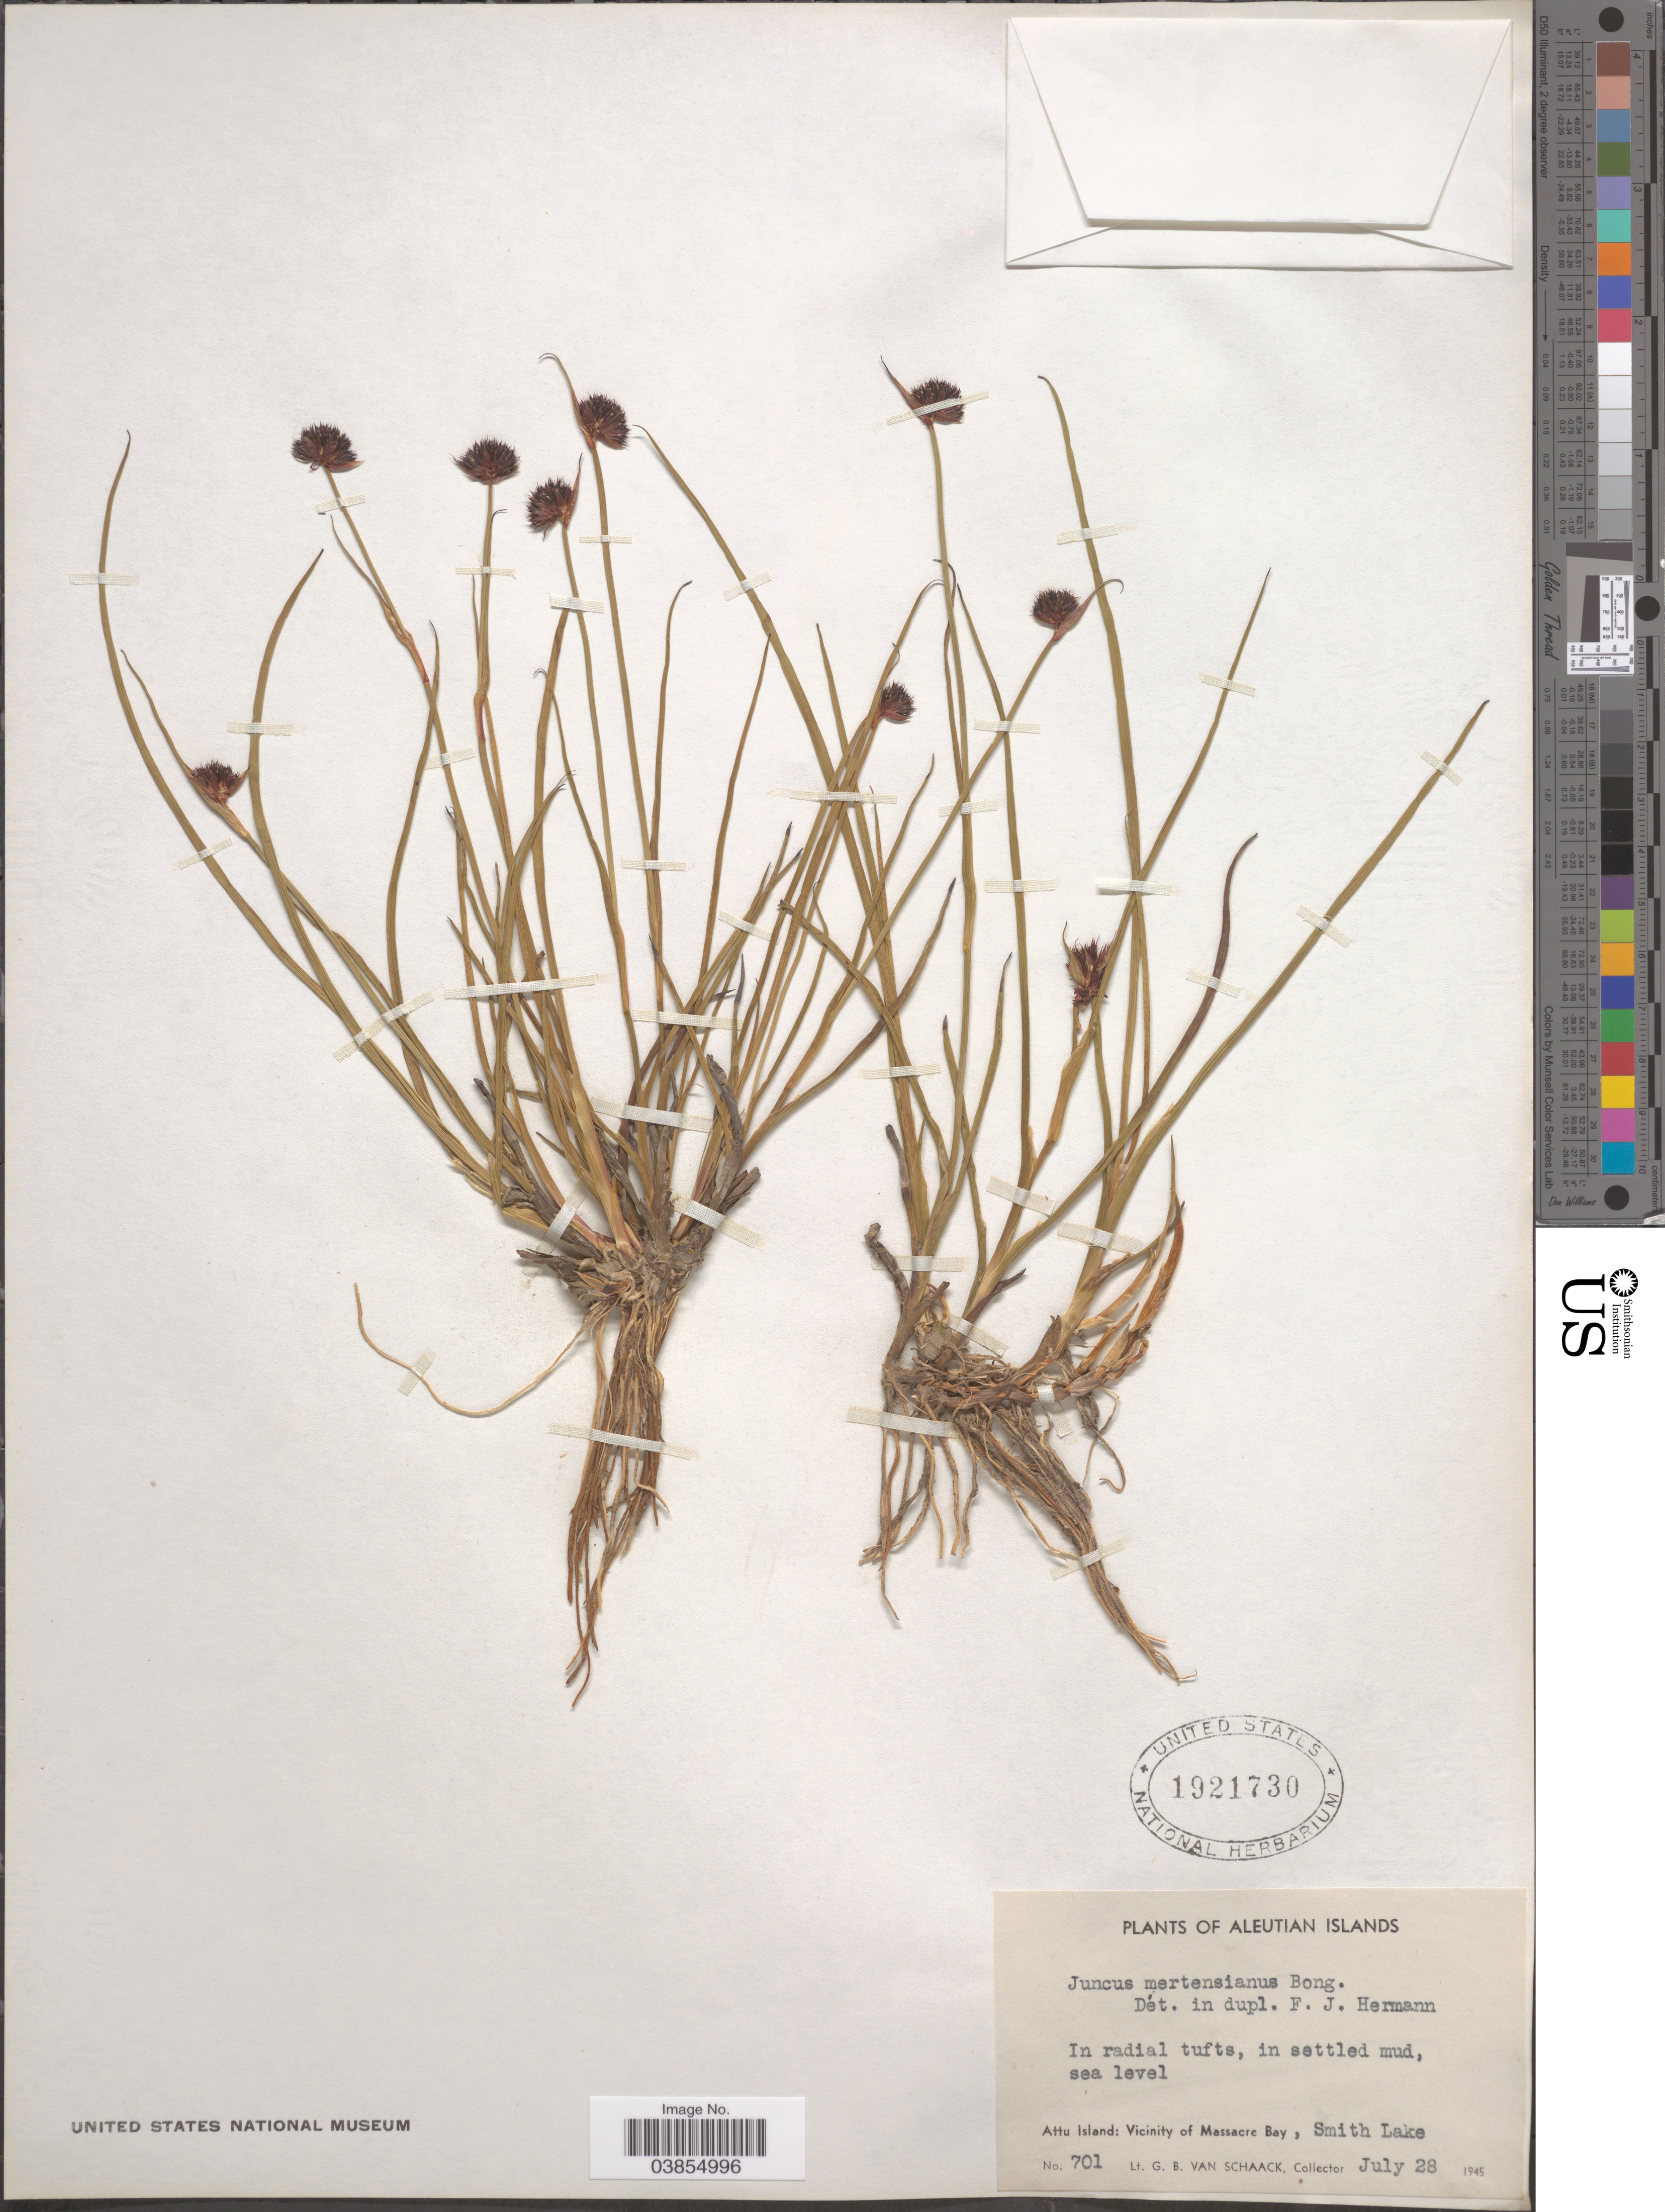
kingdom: Plantae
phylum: Tracheophyta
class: Liliopsida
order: Poales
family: Juncaceae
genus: Juncus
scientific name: Juncus mertensianus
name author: Bong.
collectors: G. Van Schaack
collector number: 701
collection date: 1945-07-28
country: United States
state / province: Alaska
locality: Aleutian Islands. In radial tufts, in settled mud, Attu Island: Vicinity of Massacre Bay, Smith Lake.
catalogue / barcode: US 1921730